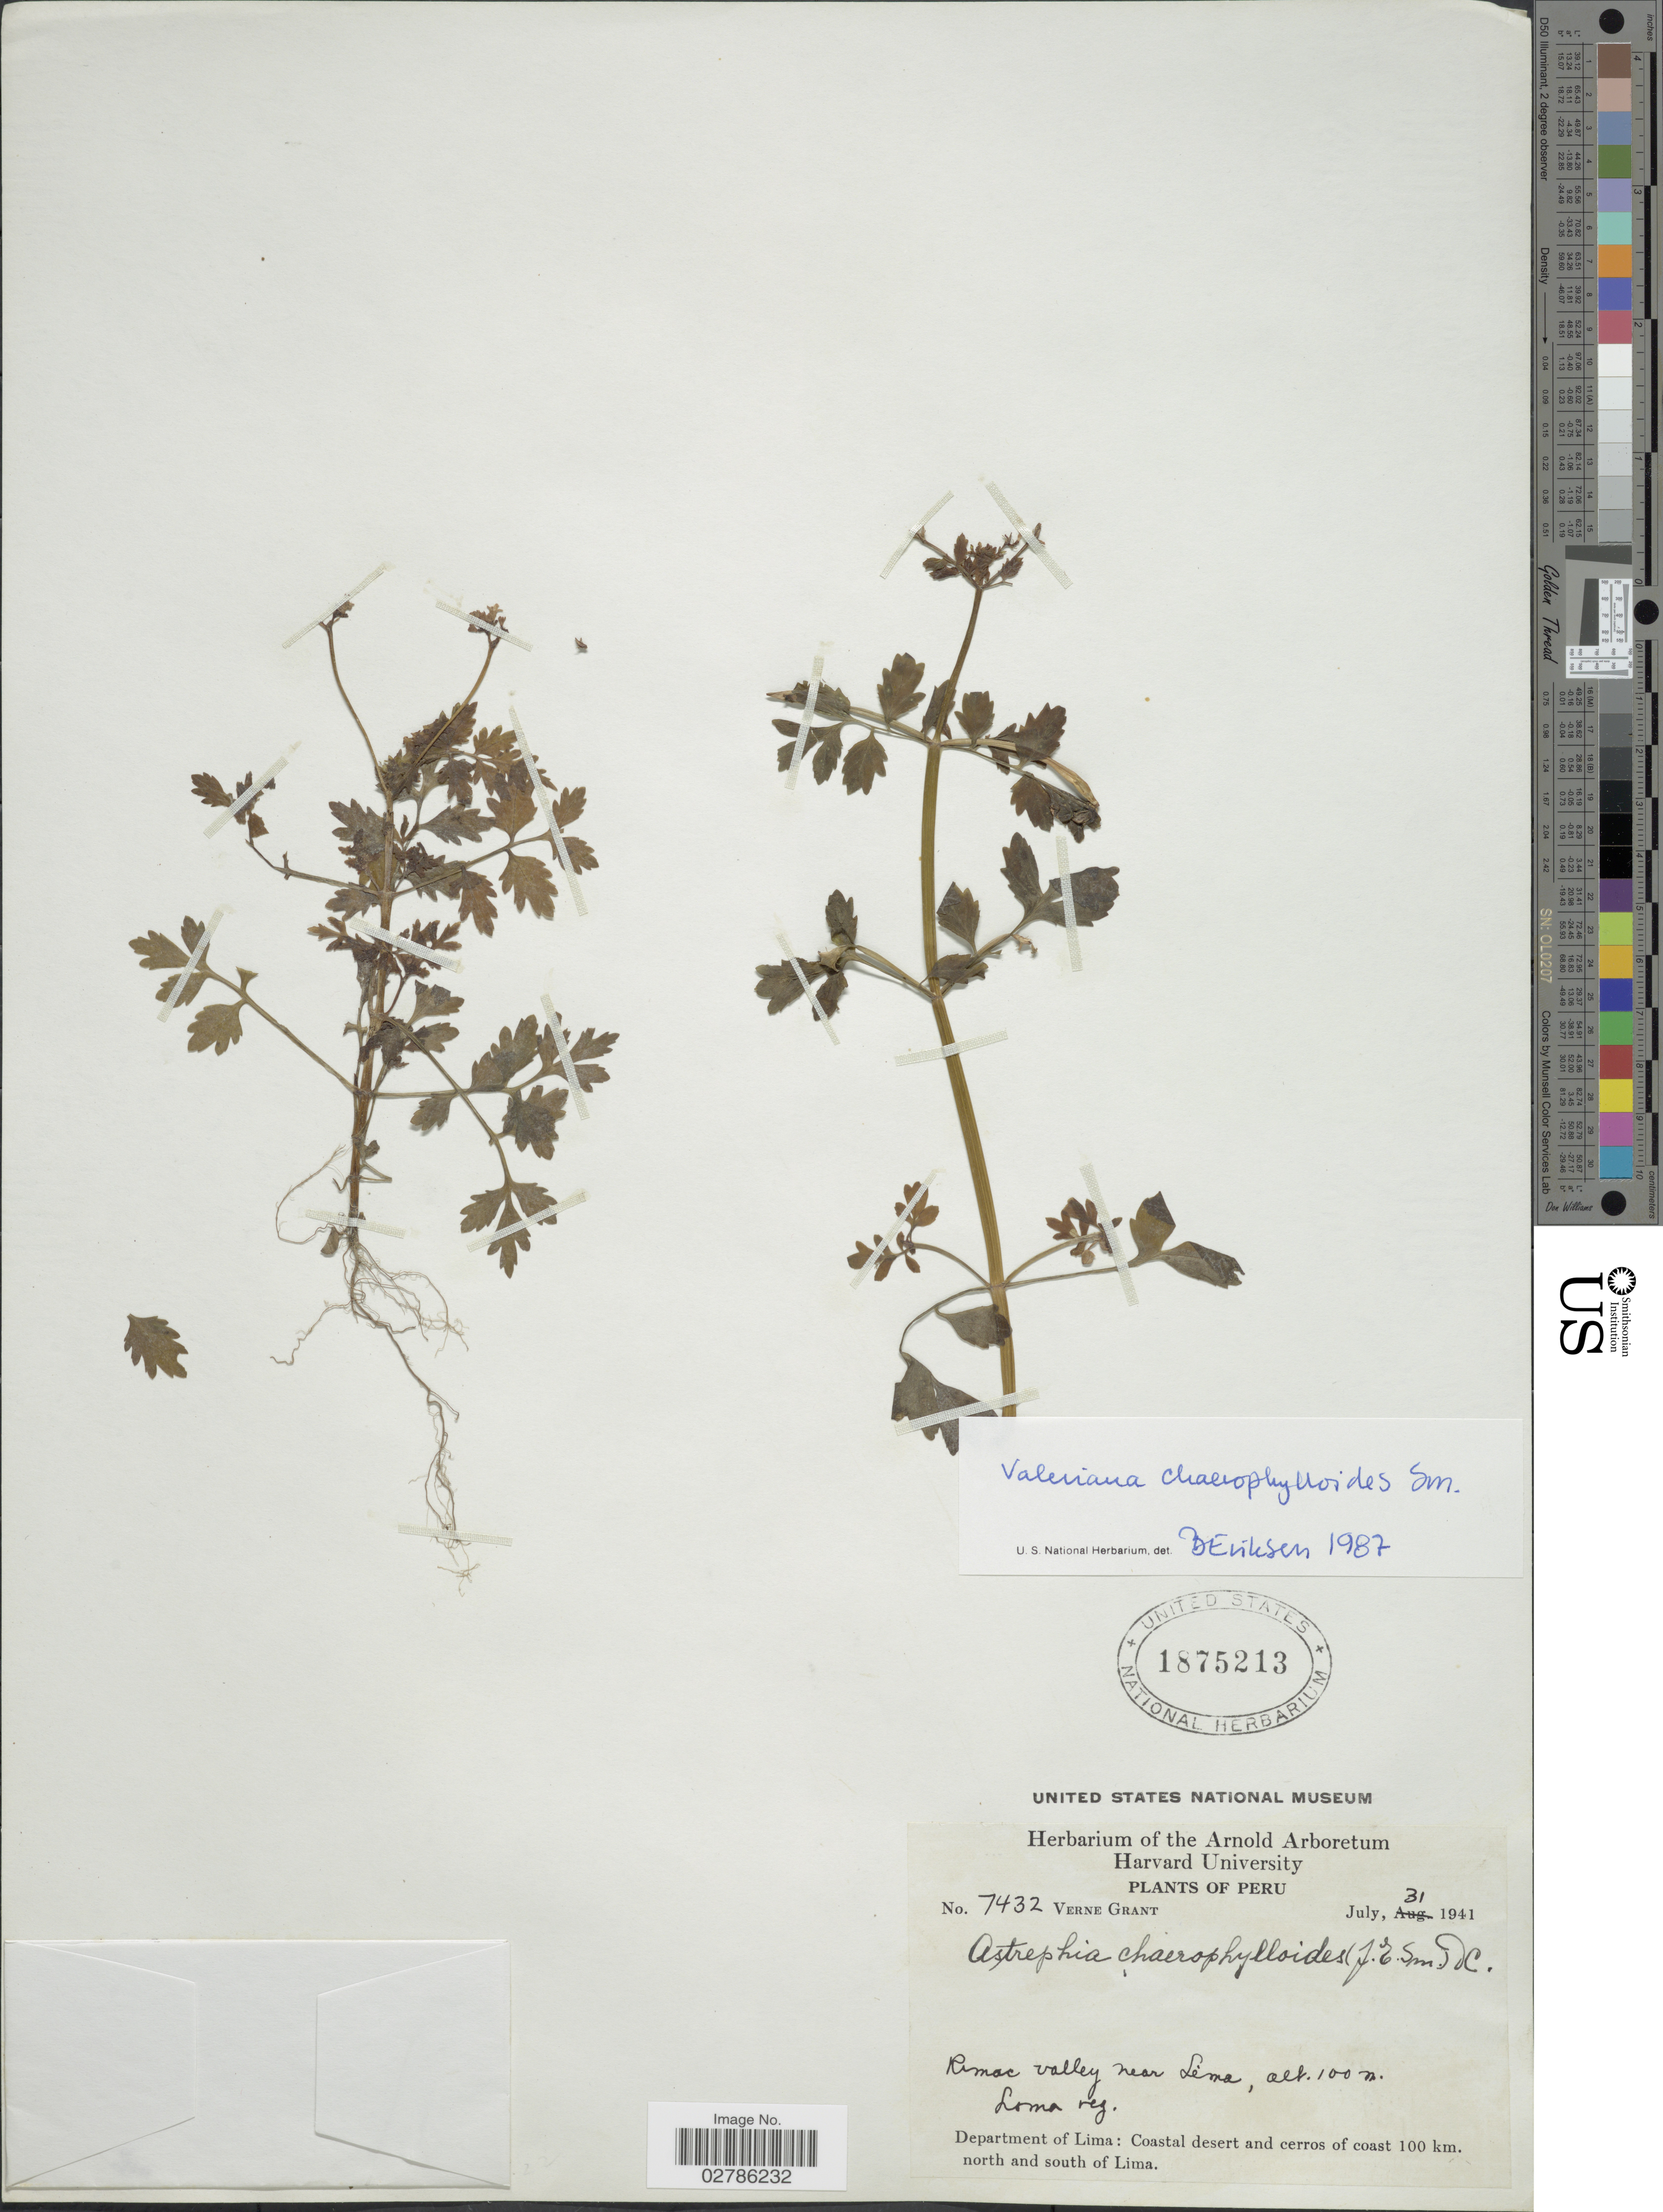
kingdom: Plantae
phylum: Tracheophyta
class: Magnoliopsida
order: Dipsacales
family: Caprifoliaceae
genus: Astrephia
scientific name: Astrephia chaerophylloides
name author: (Sm.) DC.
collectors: V. Grant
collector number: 7432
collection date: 1941-07-31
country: Peru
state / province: Lima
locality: Rimac valley near Lima, Loma reg., Department of Lima, Coastal desert and cerros of coast 100 km. north and south of Lima.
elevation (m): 100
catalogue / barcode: US 1875213